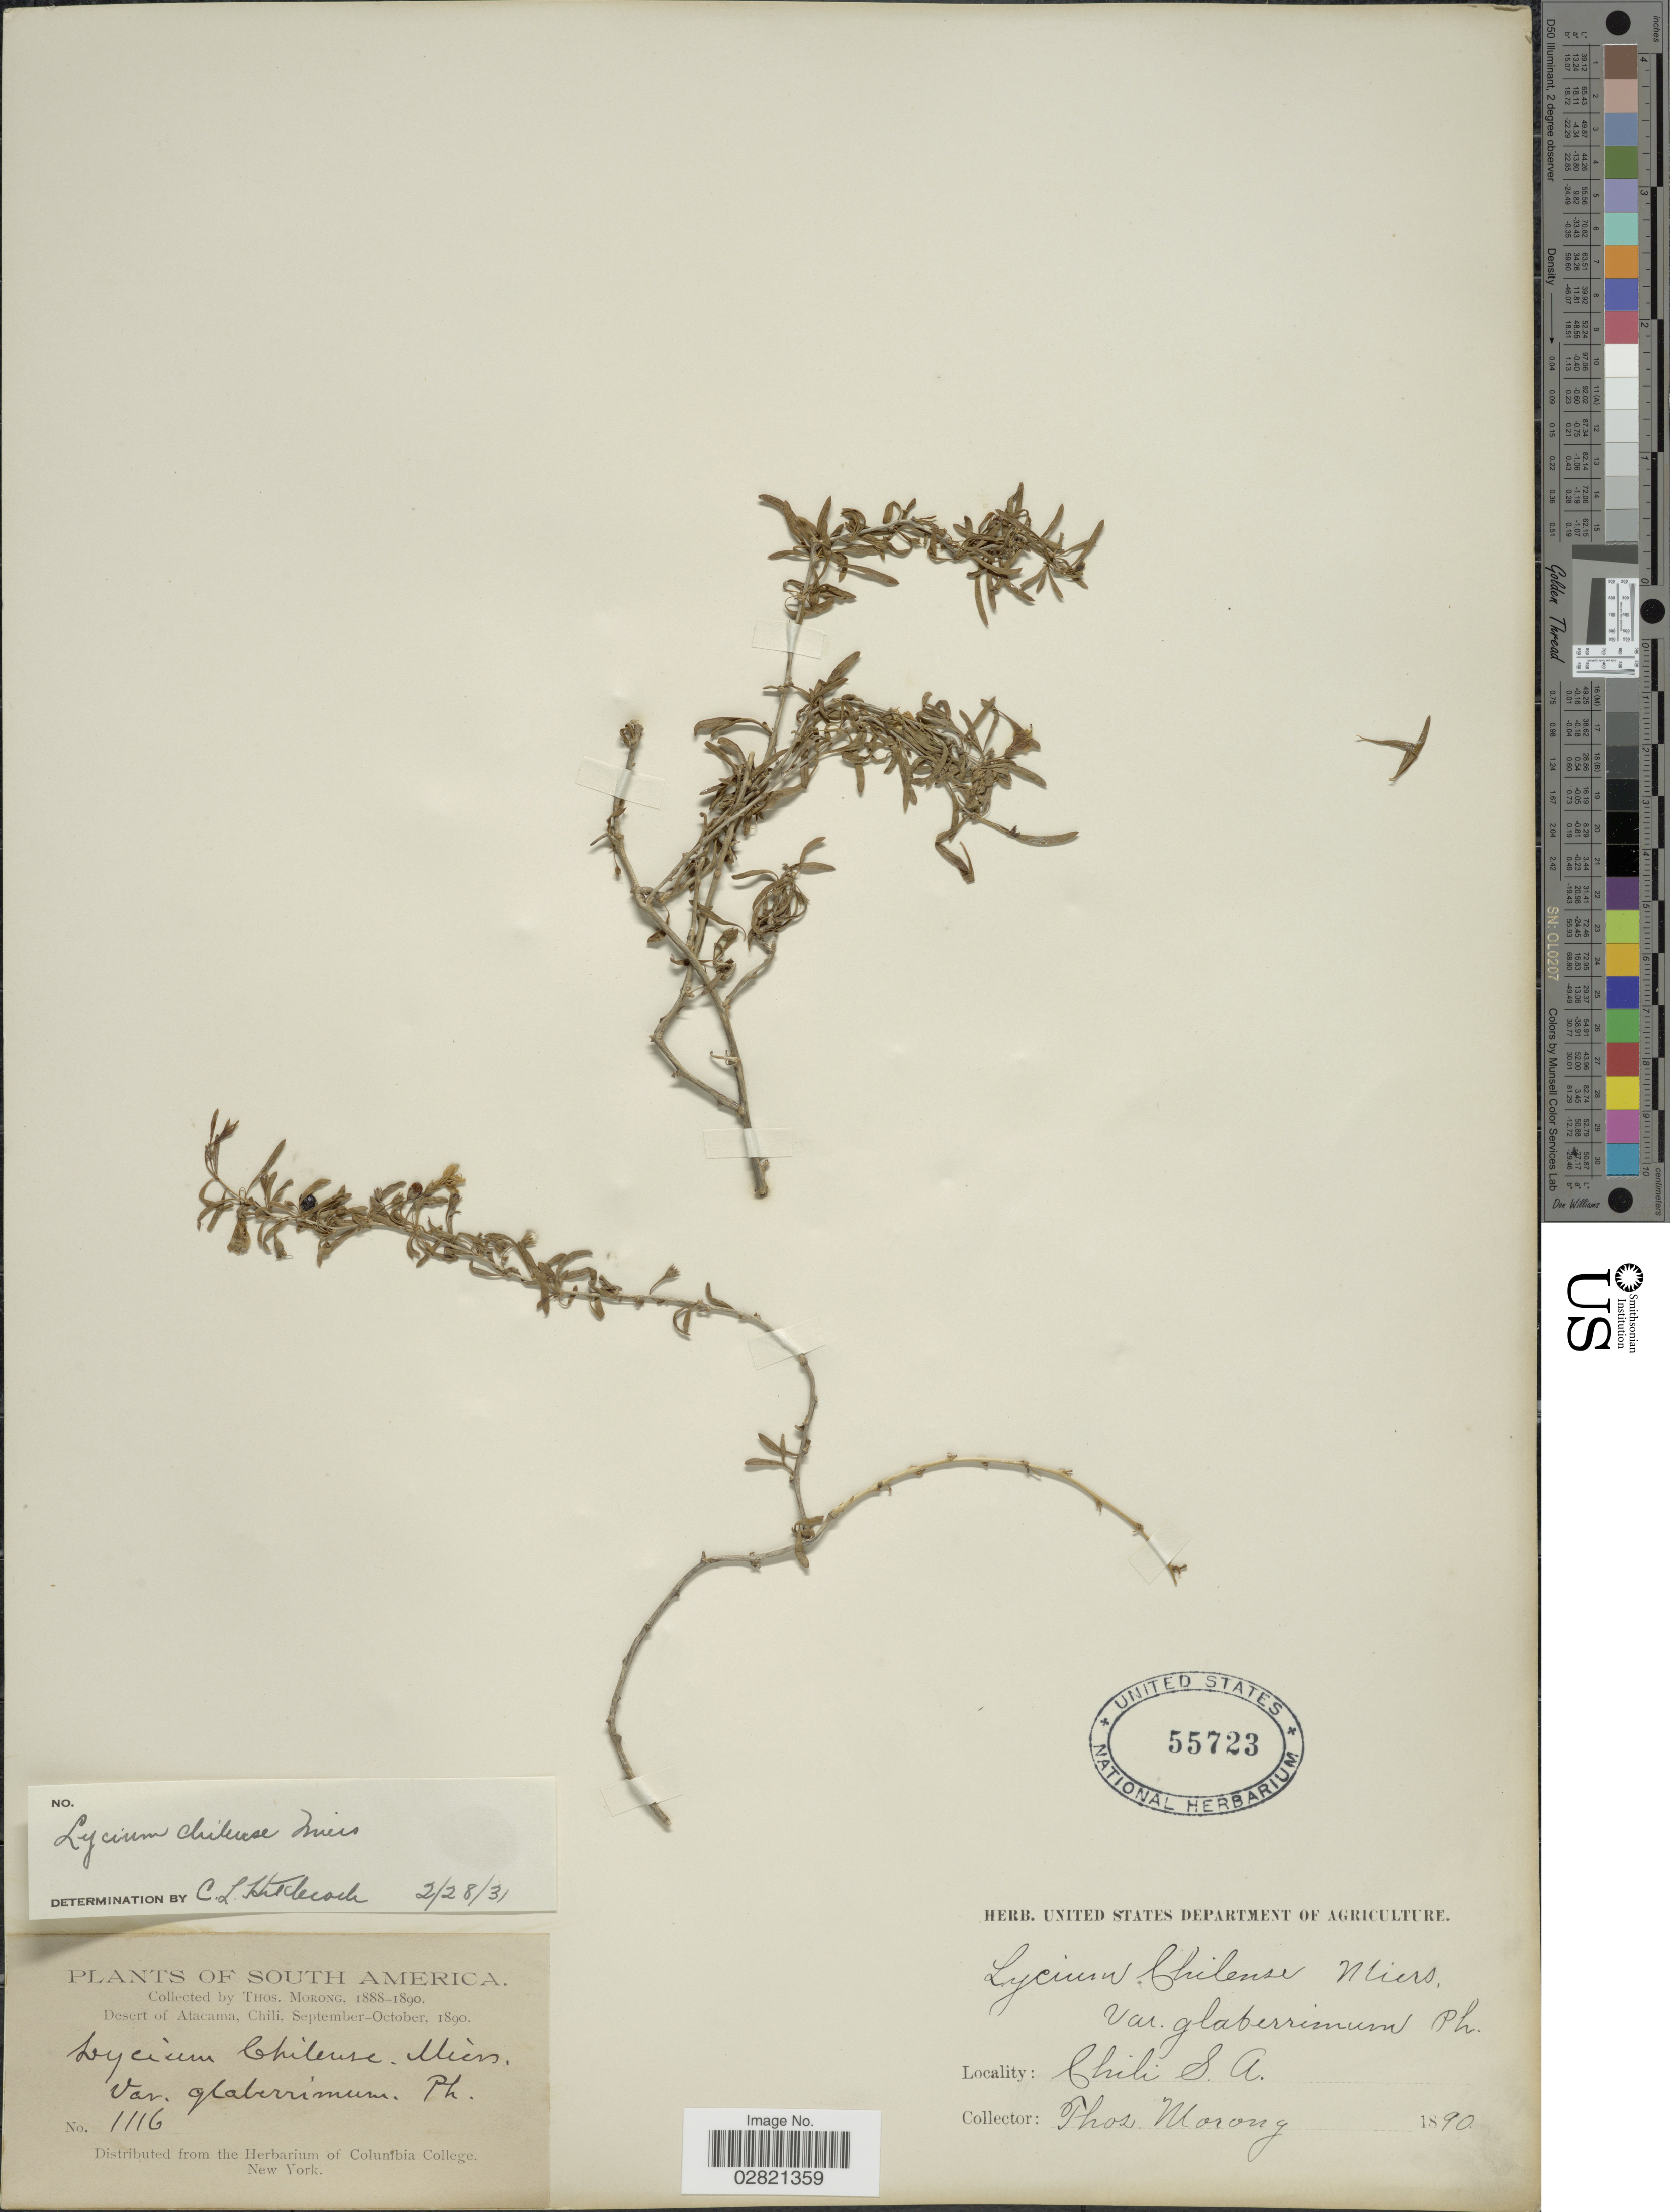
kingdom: Plantae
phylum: Tracheophyta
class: Magnoliopsida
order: Solanales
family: Solanaceae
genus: Lycium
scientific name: Lycium chilense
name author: Bertero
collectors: ex herb. T. Morong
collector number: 1116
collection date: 1890-09/1890-10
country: Chile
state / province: Atacama (III)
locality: Desert of Atacama.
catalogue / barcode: US 55723